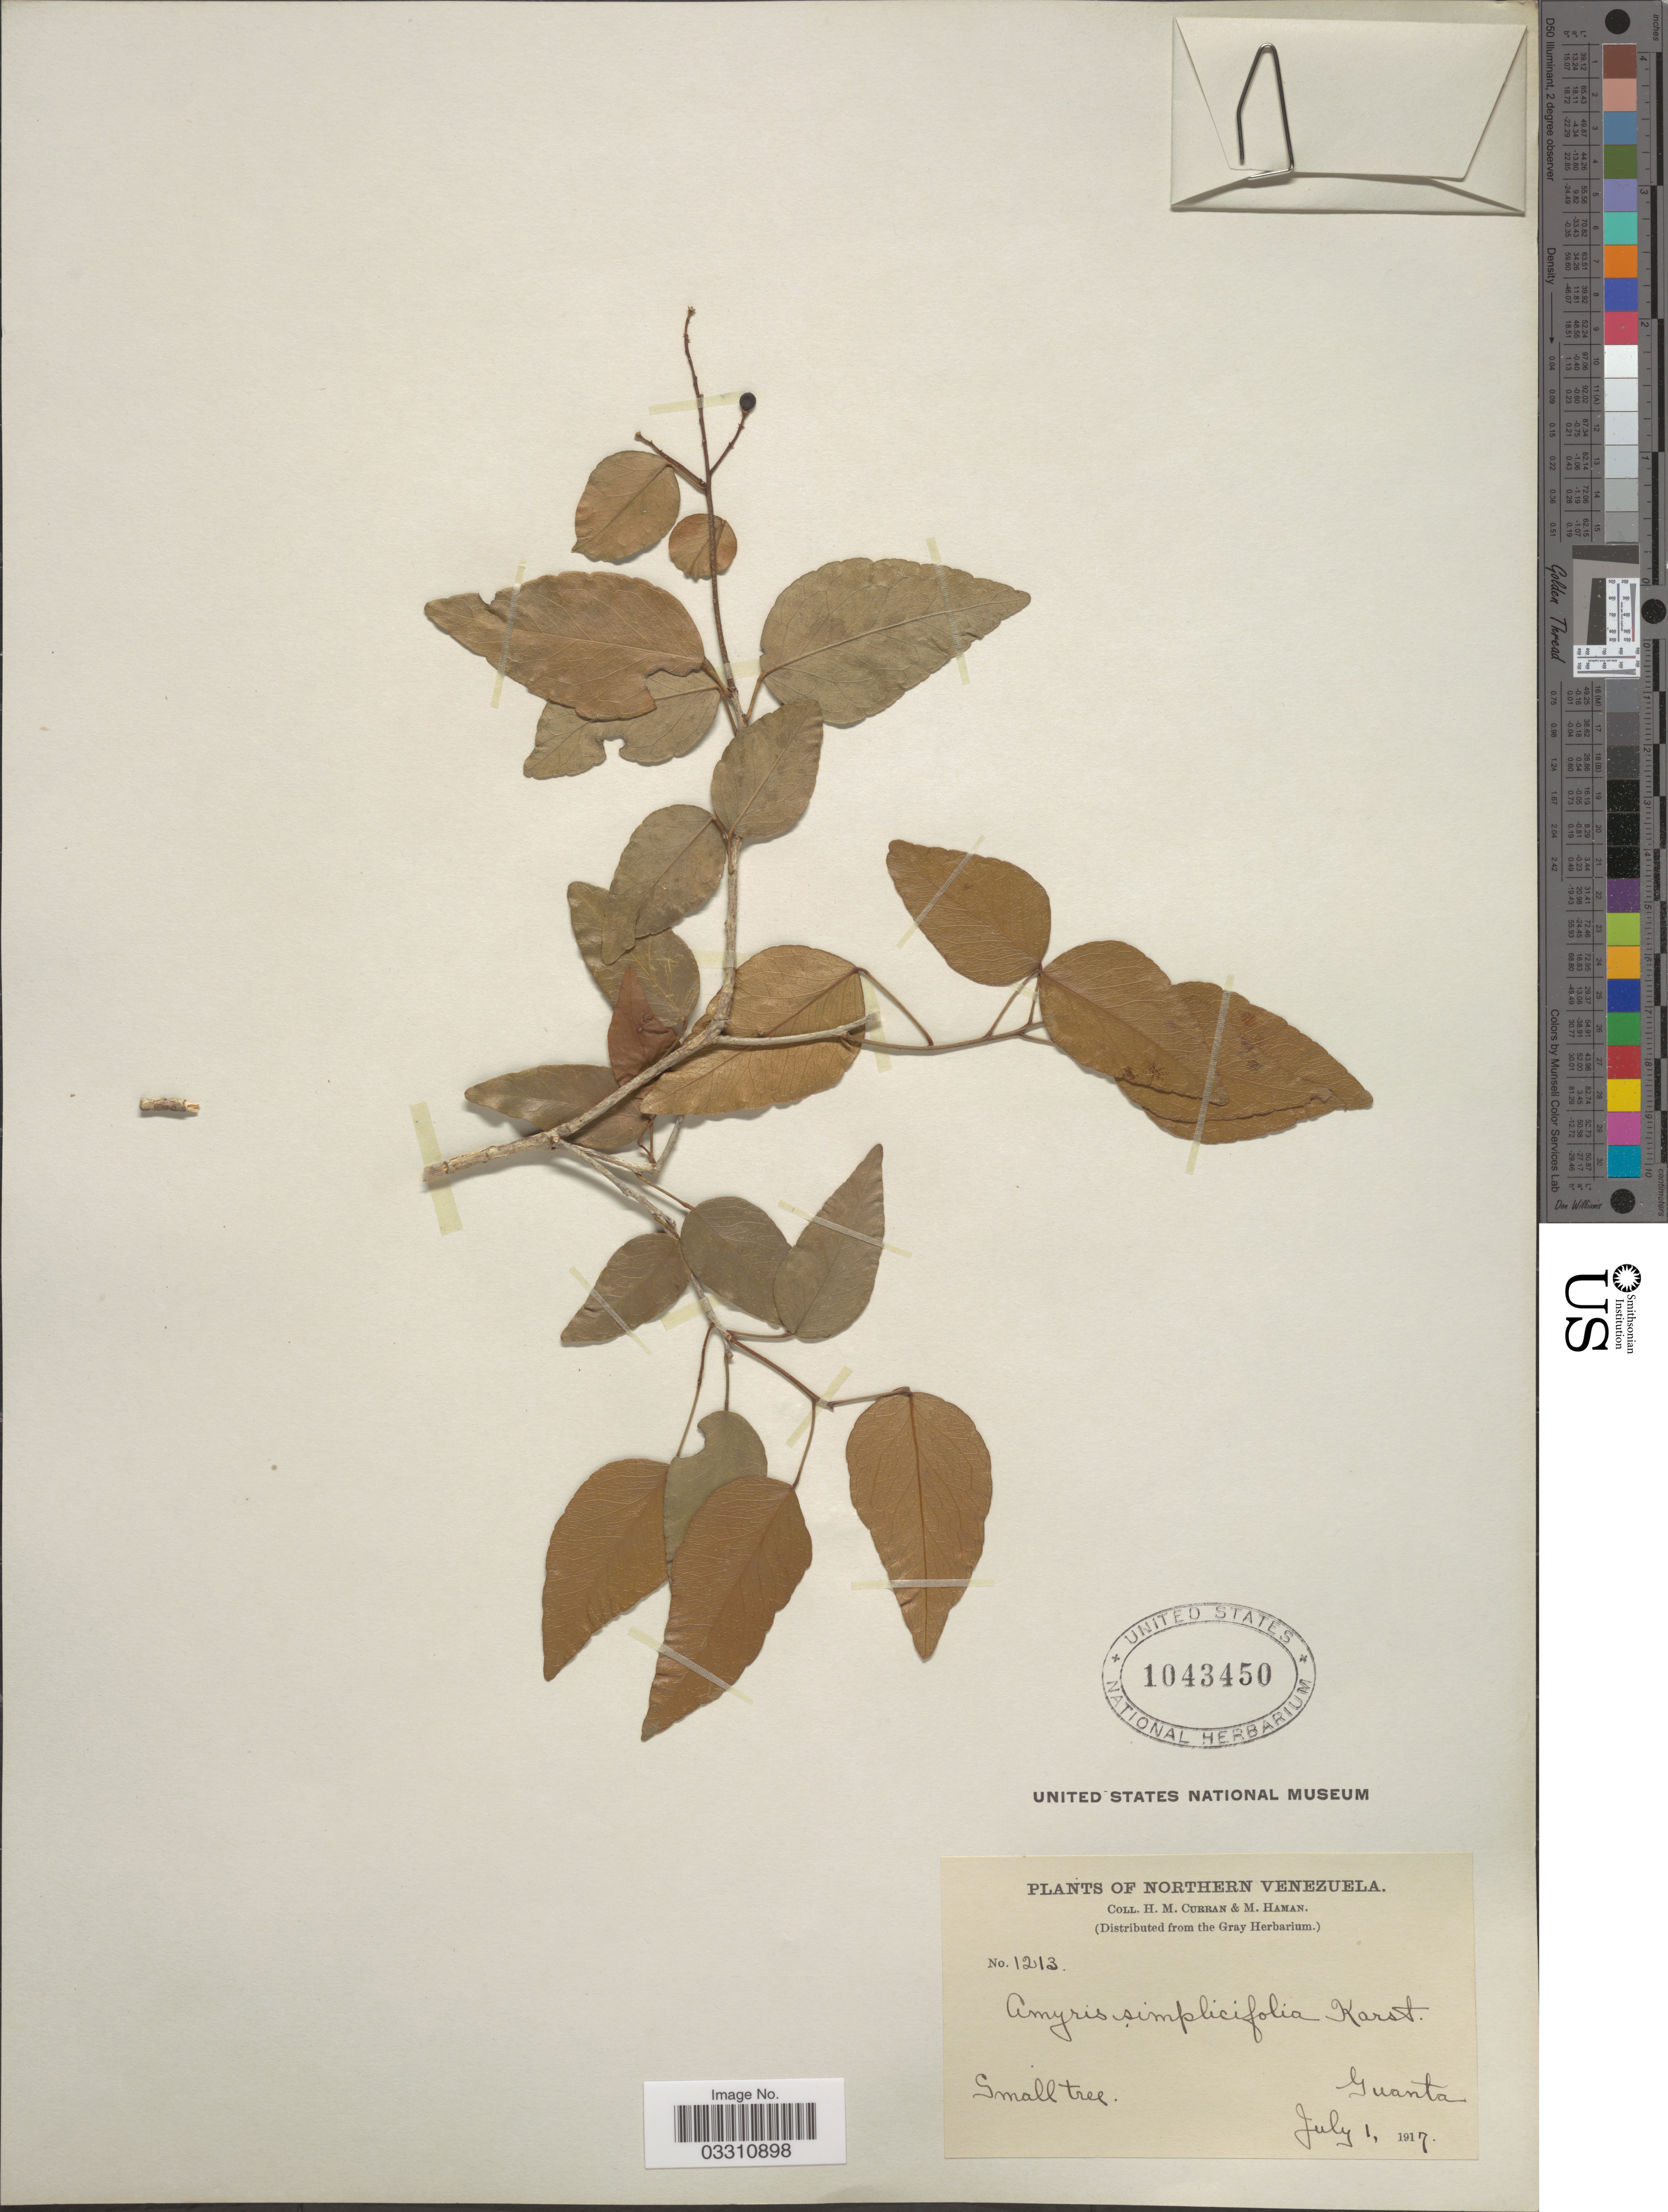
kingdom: Plantae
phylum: Tracheophyta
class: Magnoliopsida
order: Sapindales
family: Rutaceae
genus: Amyris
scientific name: Amyris ignea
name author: Steyerm.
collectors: H. M. Curran & M. Haman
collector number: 1213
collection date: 1917-07-01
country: Venezuela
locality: Northern Venezuela, Guanta.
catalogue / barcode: US 1043450